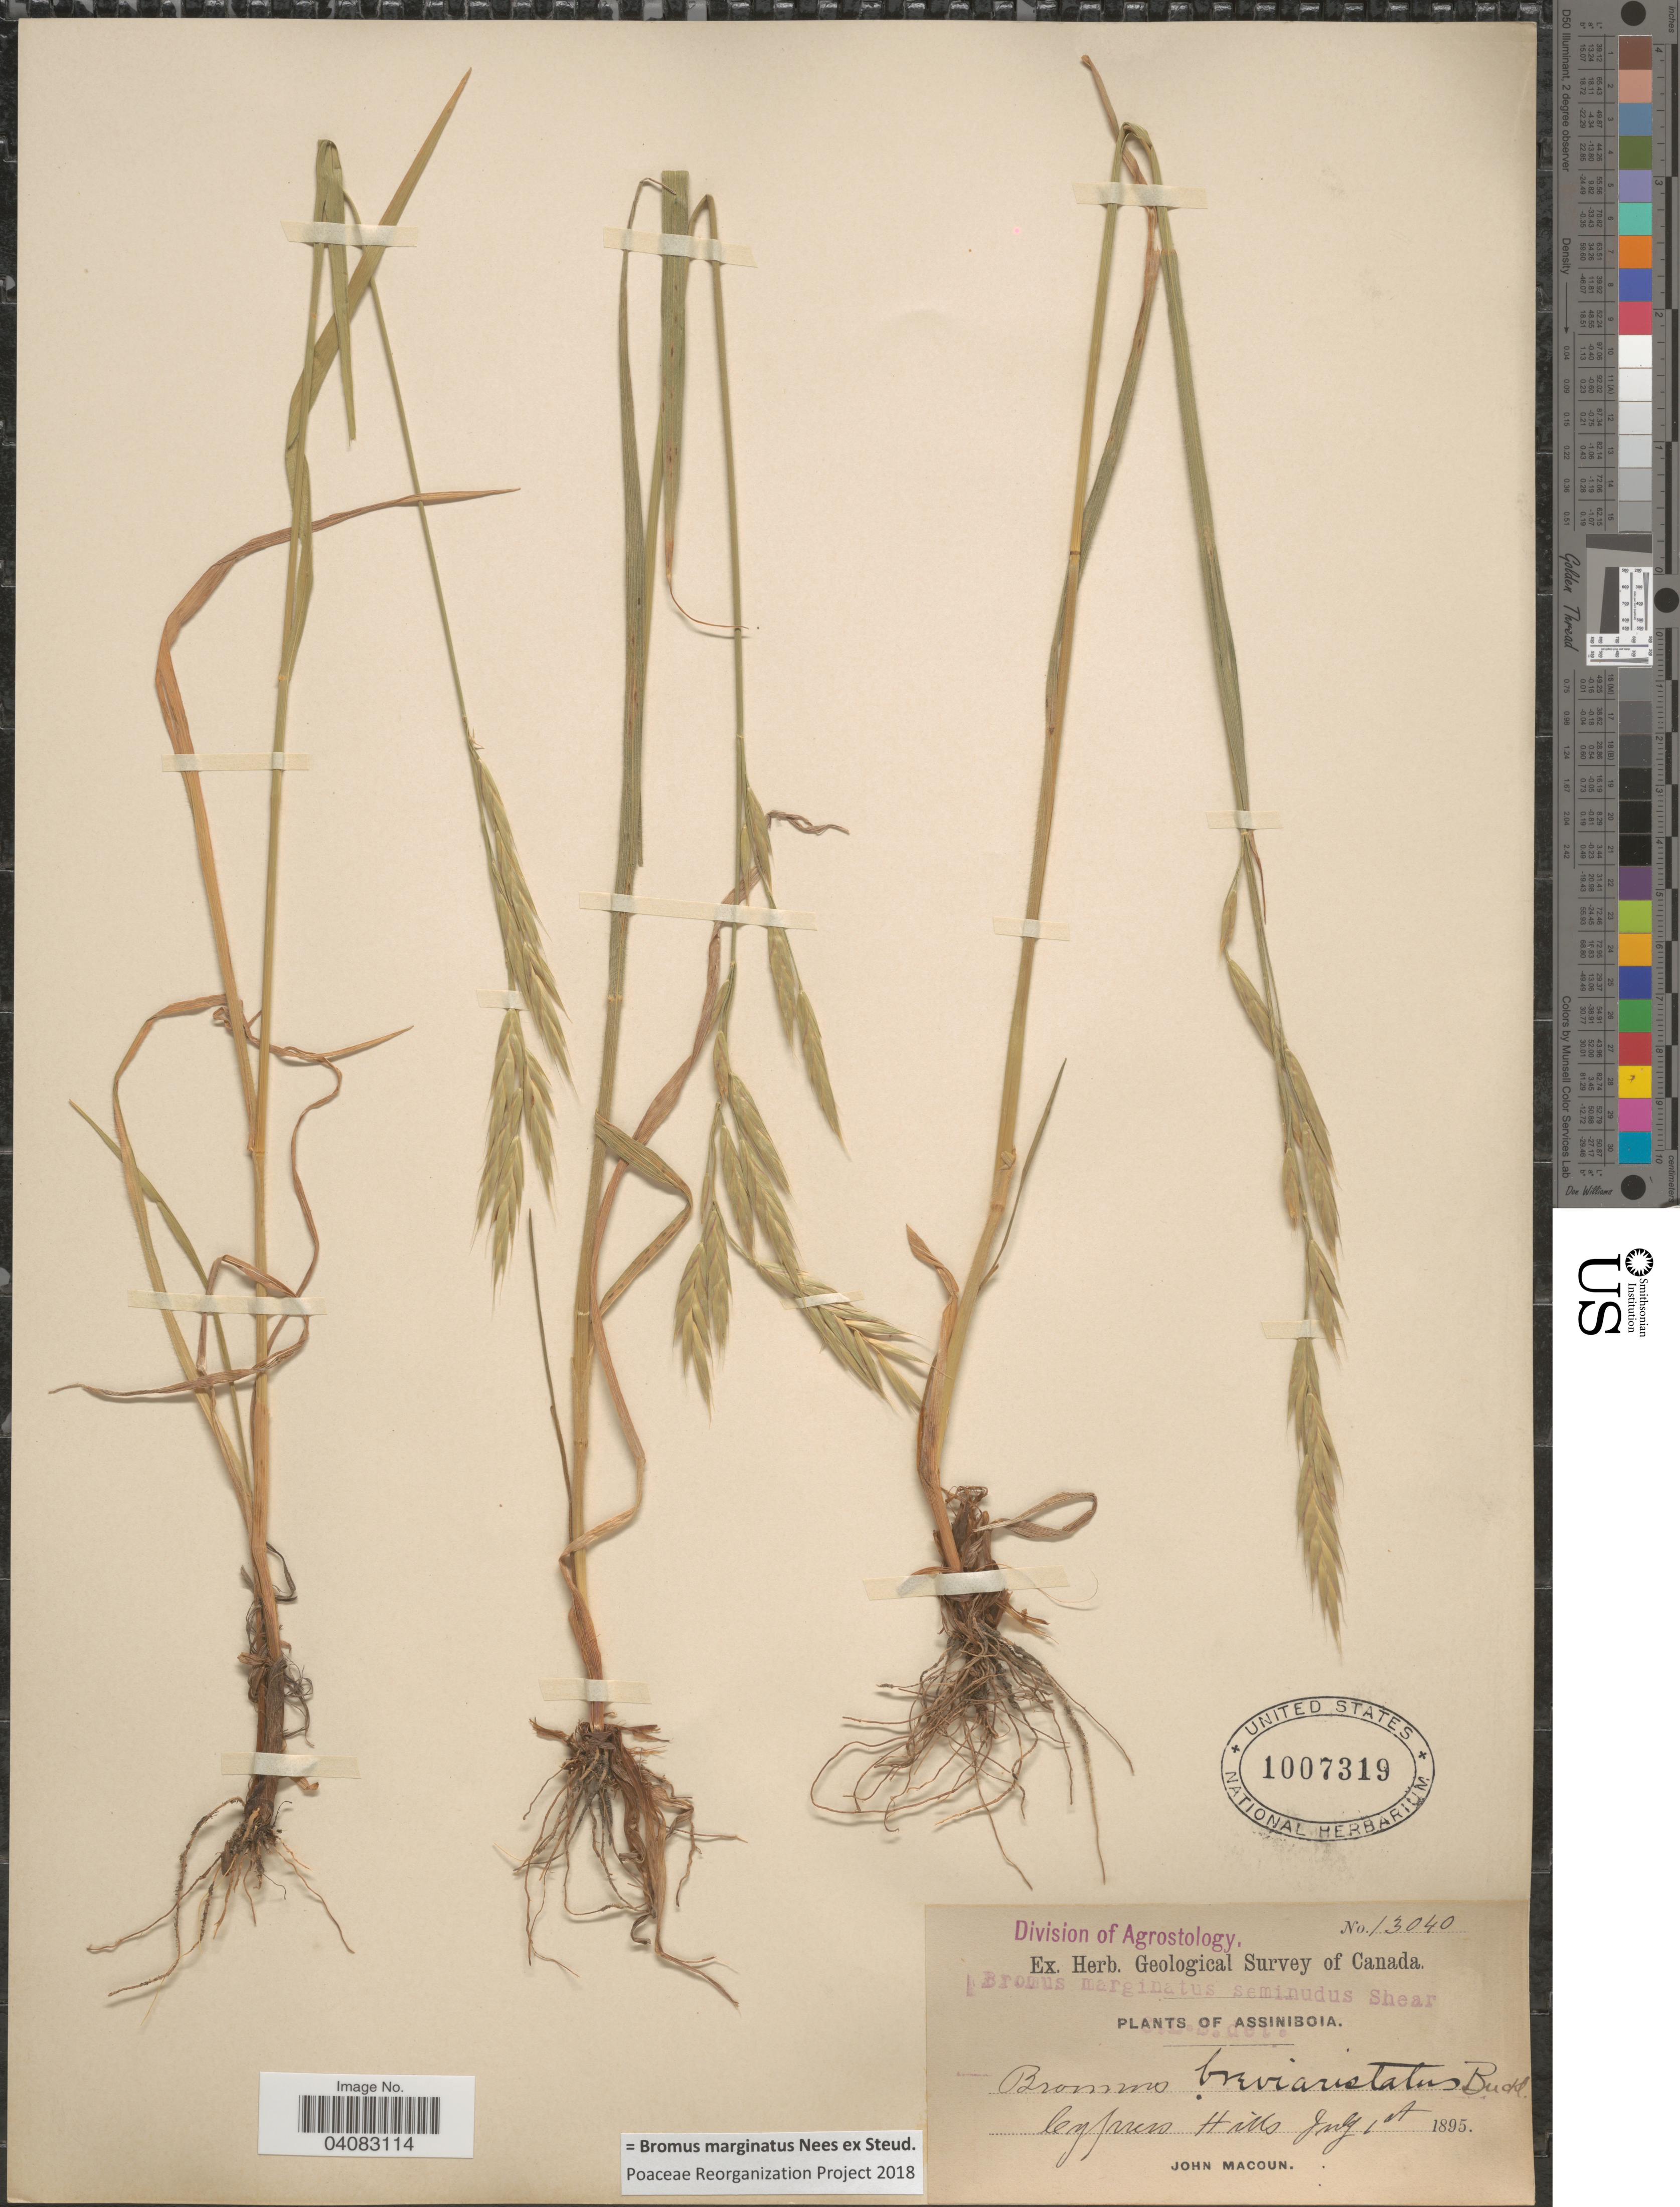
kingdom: Plantae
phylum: Tracheophyta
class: Liliopsida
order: Poales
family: Poaceae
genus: Bromus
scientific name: Bromus marginatus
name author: Nees ex Steud.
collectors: J. Macoun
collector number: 13040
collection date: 1895-07-01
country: Canada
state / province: Saskatchewan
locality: Geological Survey of Canada. Assiniboia. Cypress Hills.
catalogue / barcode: US 1007319